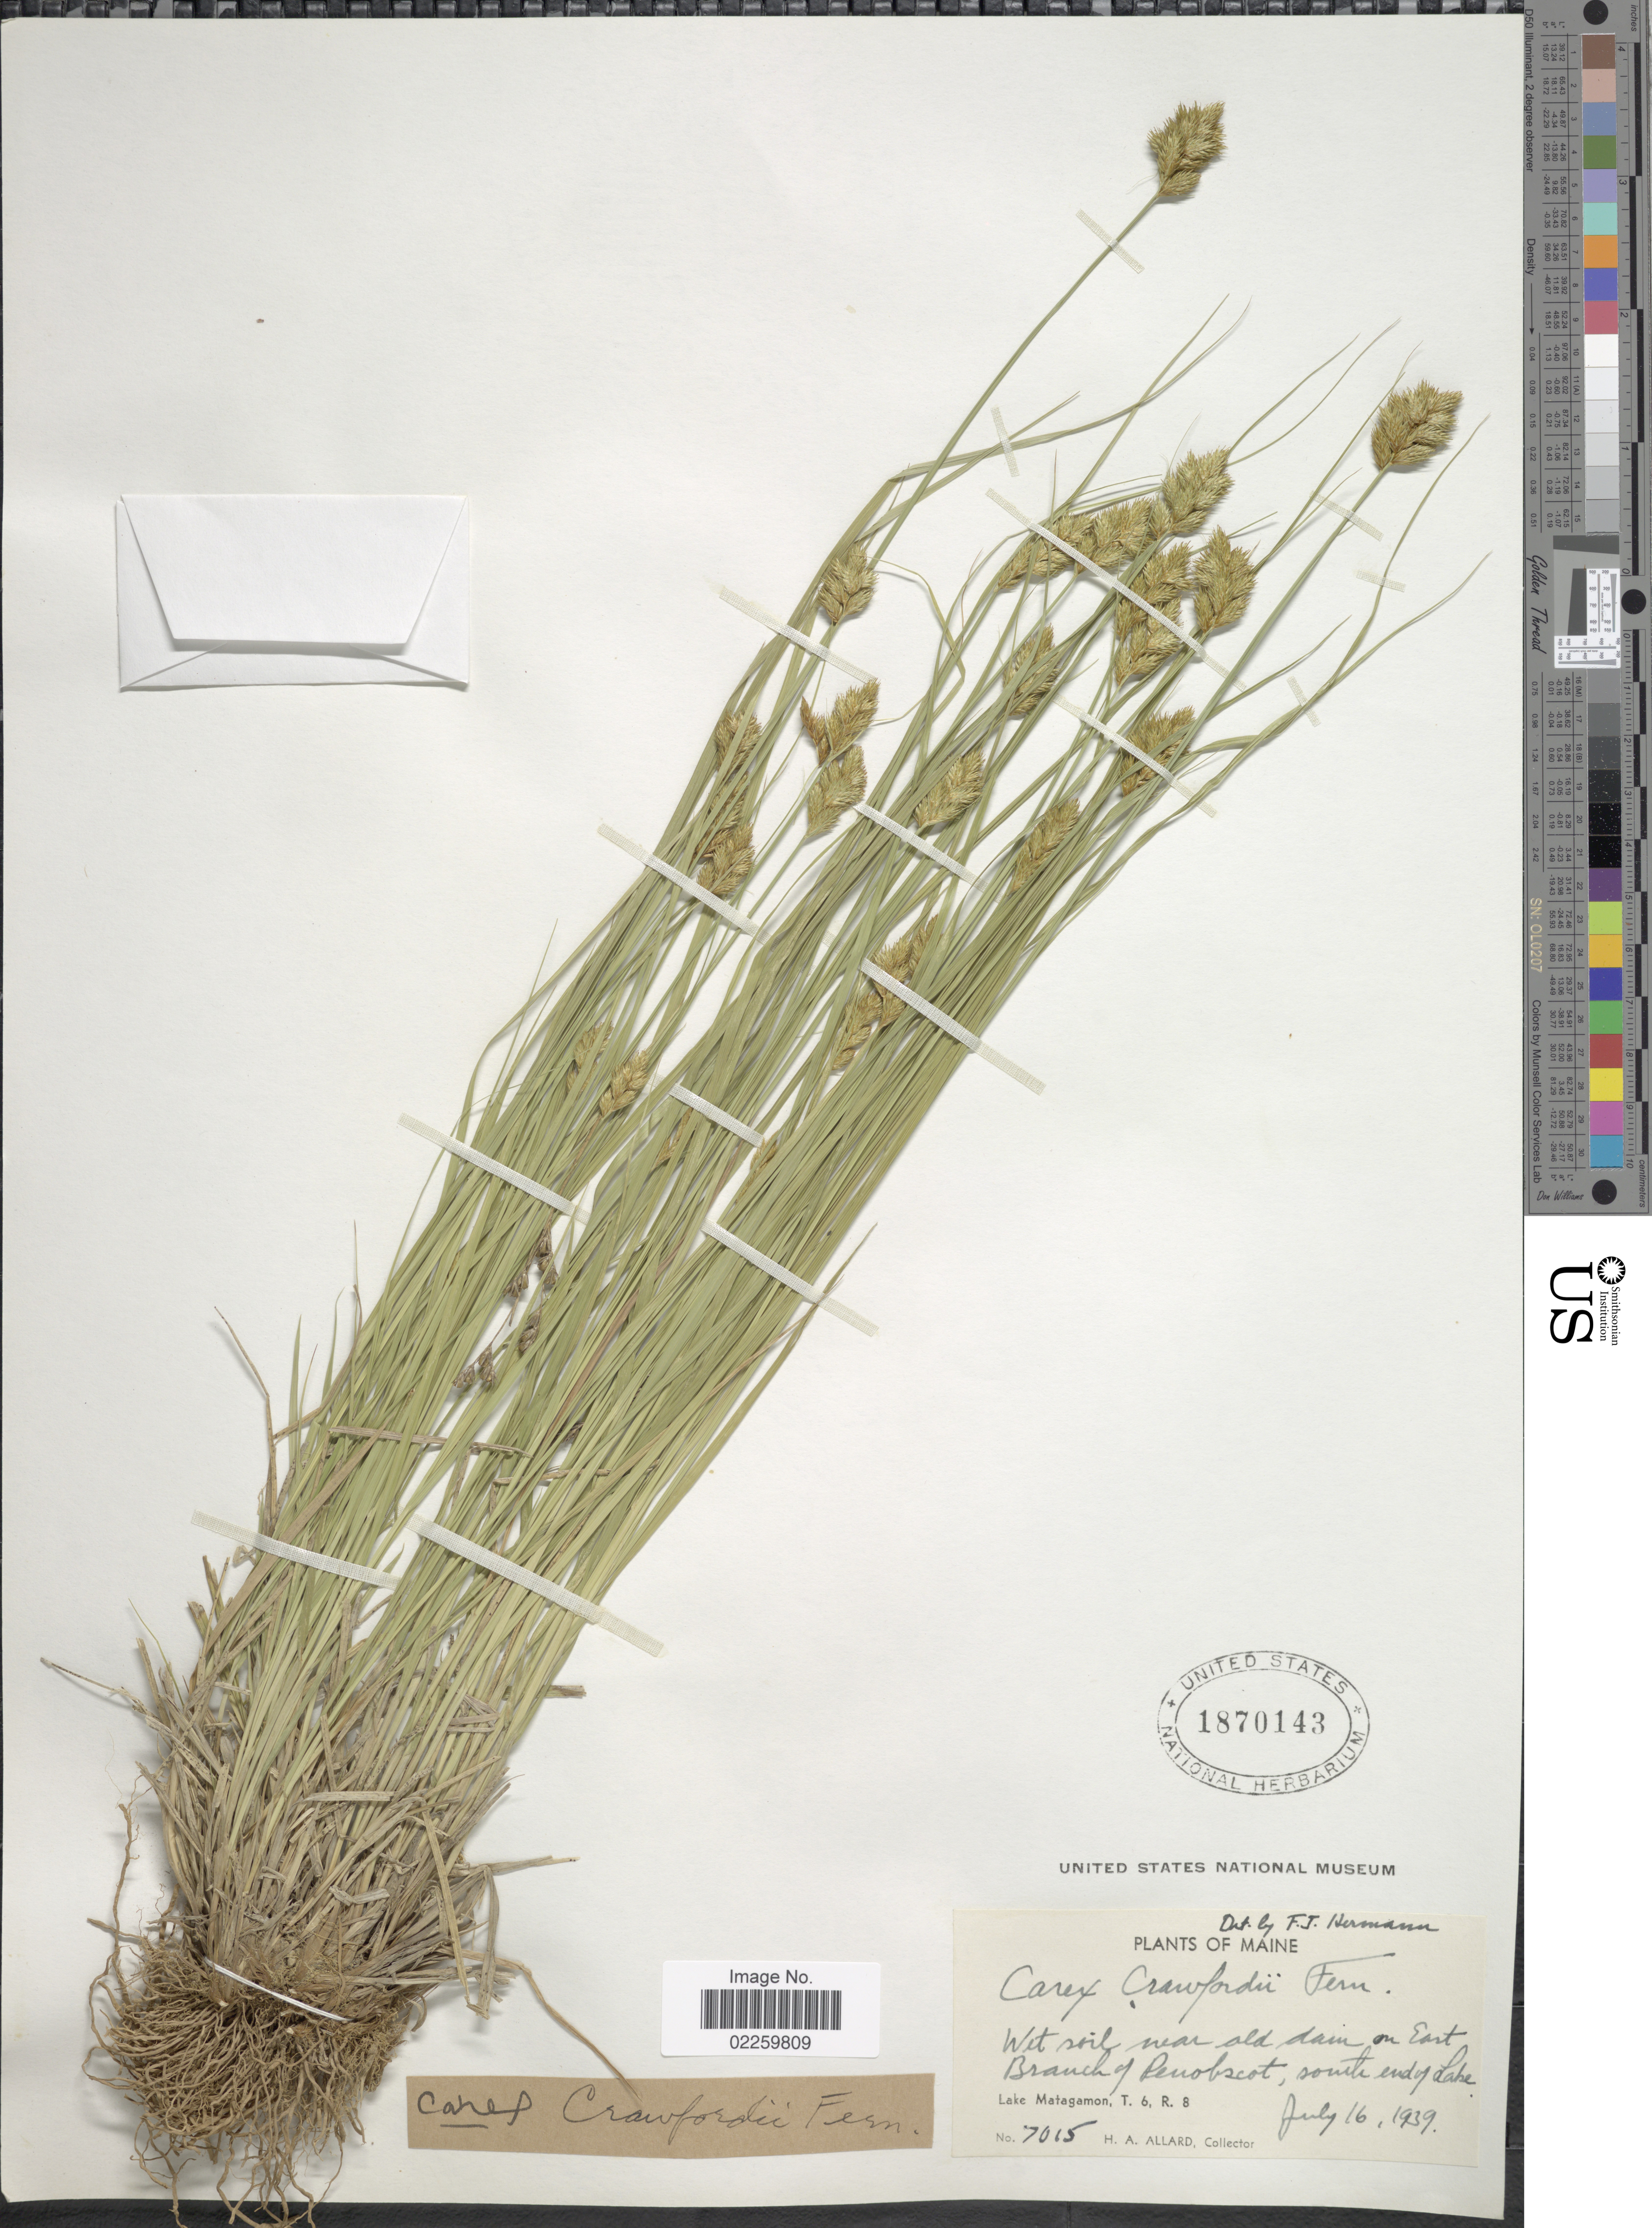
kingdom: Plantae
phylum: Tracheophyta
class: Liliopsida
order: Poales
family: Cyperaceae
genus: Carex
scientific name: Carex crawfordii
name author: Fernald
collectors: H. A. Allard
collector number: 7015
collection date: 1939-07-16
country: United States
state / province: Maine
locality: Wet soil near old dam on East Branch of Penobscot, south end of Lake, Lake Matagamon, T.6, R. 8.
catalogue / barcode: US 1870143